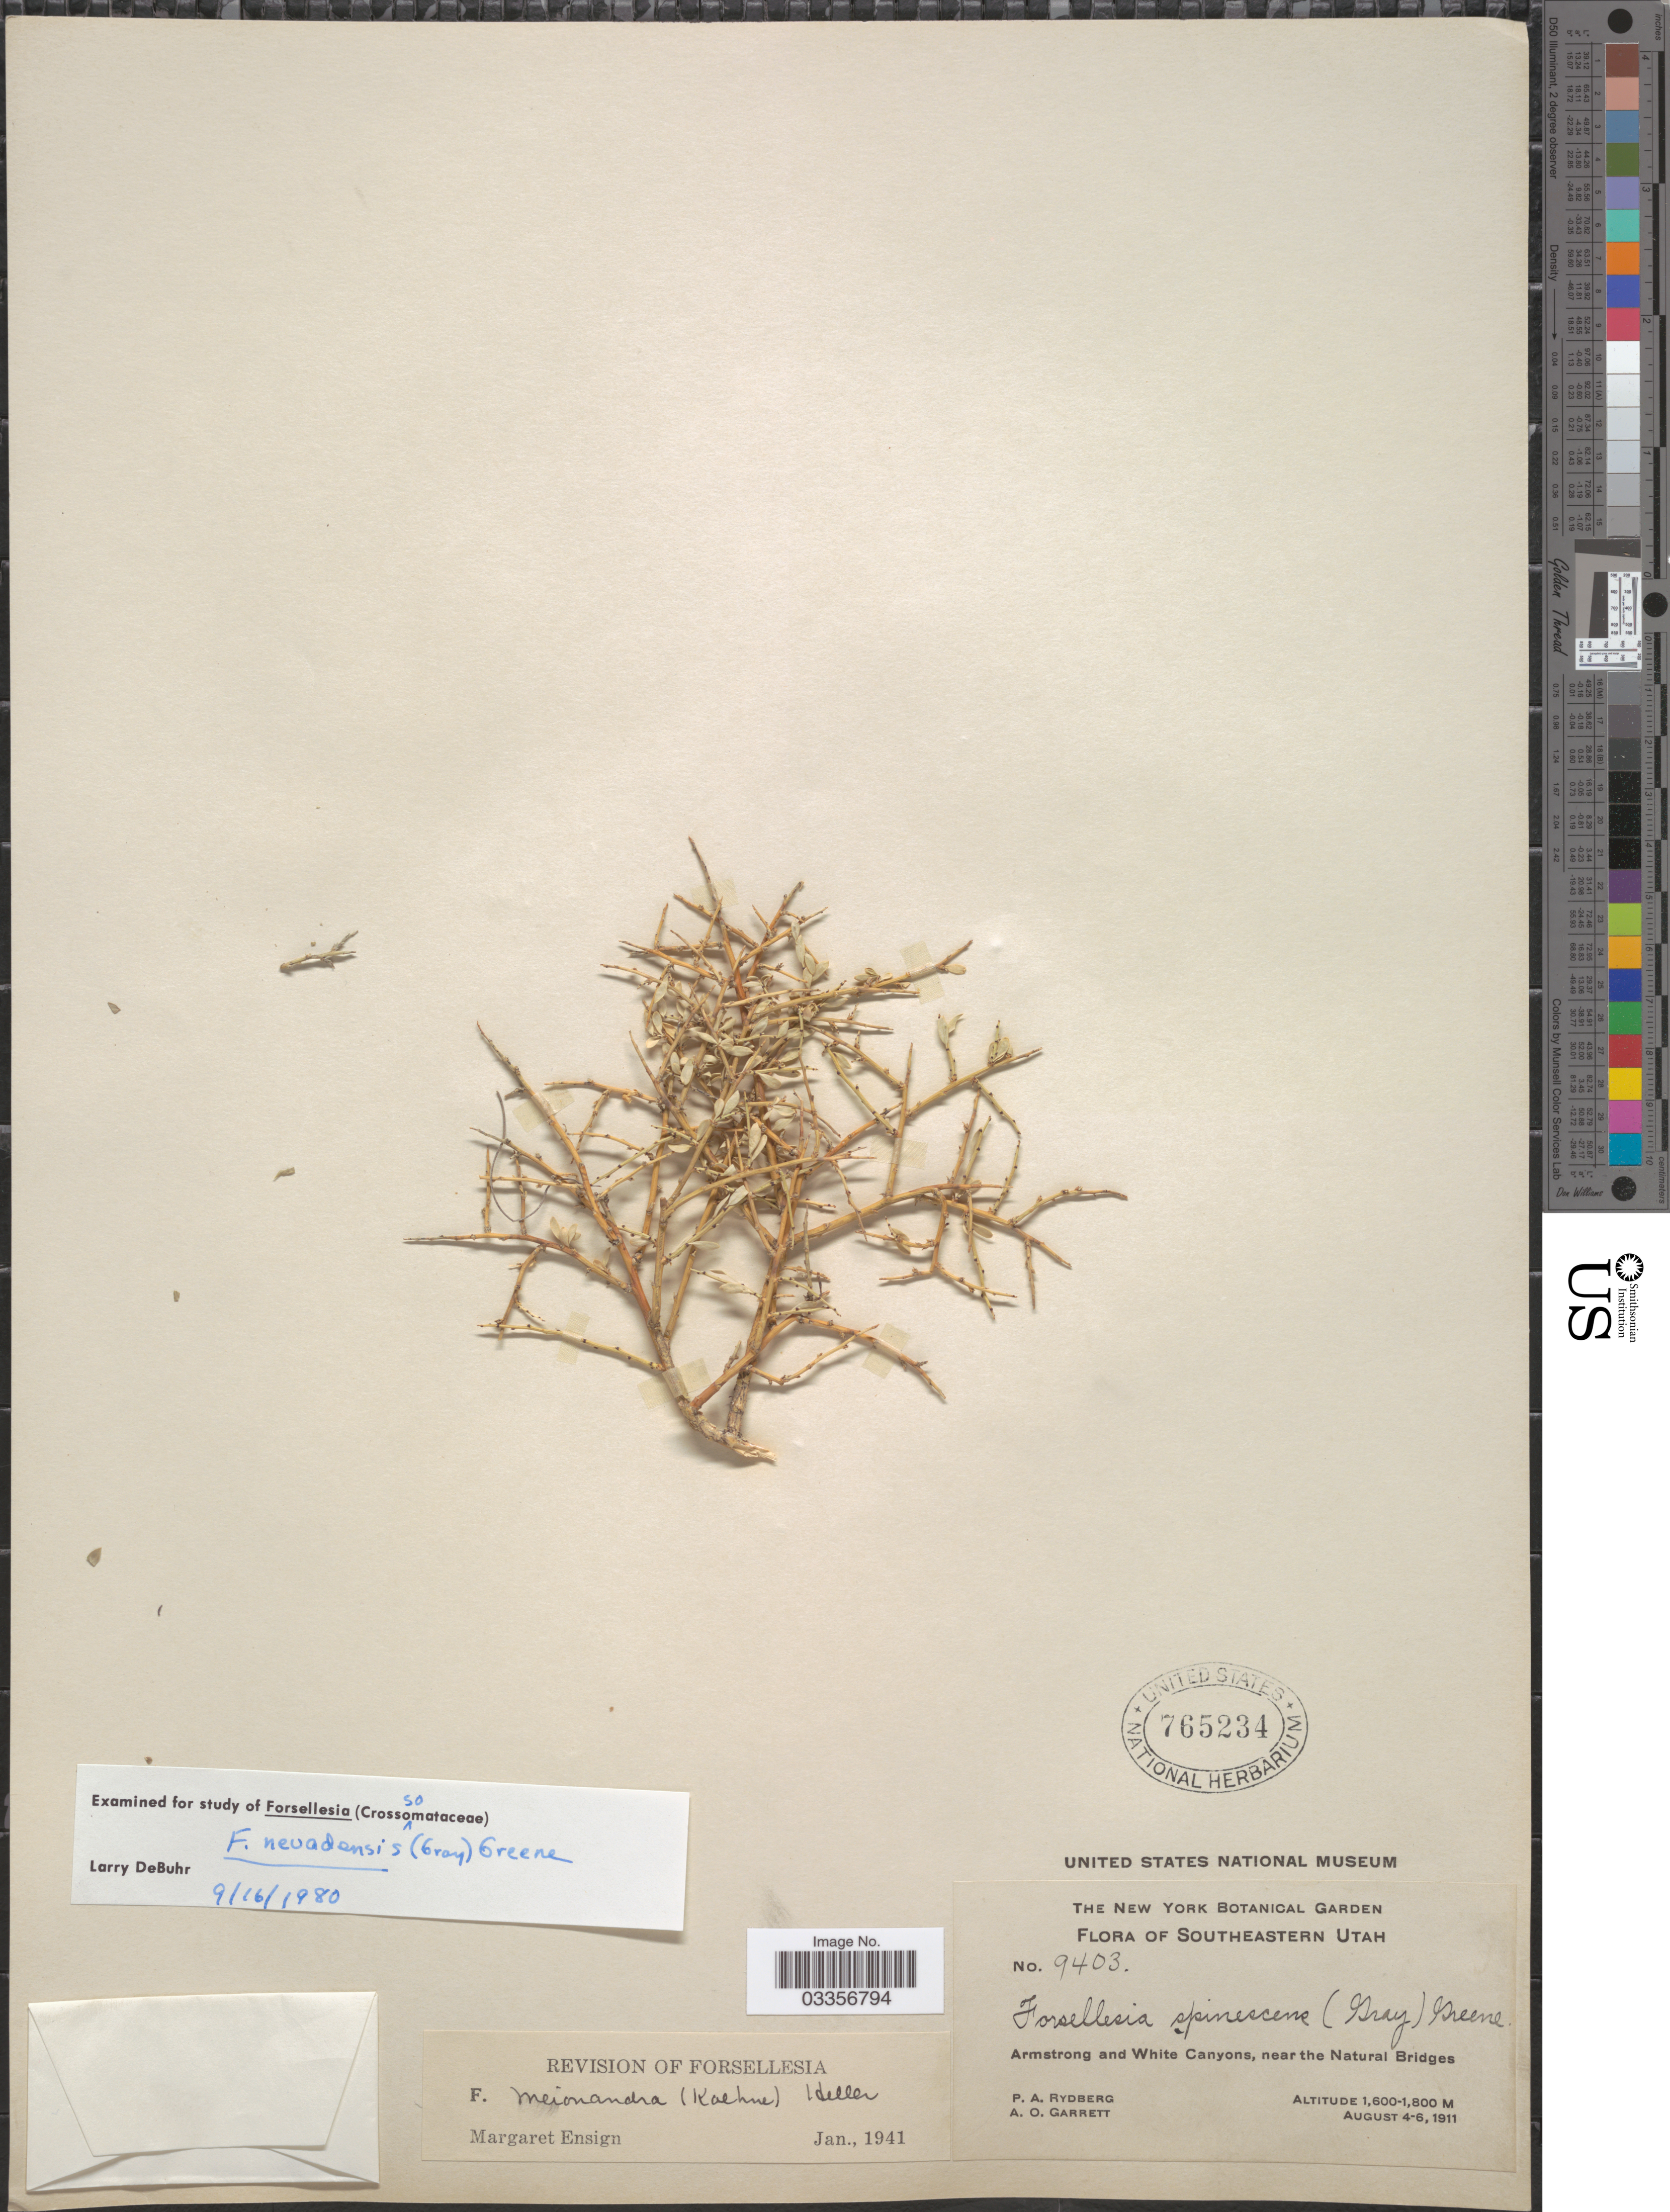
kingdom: Plantae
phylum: Tracheophyta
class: Magnoliopsida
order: Crossosomatales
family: Crossosomataceae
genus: Glossopetalon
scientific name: Glossopetalon spinescens var. aridum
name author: M.E. Jones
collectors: P. A. Rydberg & A. O. Garrett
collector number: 9403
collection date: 1911-08-04/1911-08-06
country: United States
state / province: Utah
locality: Southeastern Utah, Armstrong and White Canyons, near the Natural Bridges.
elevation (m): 1600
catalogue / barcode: US 765234